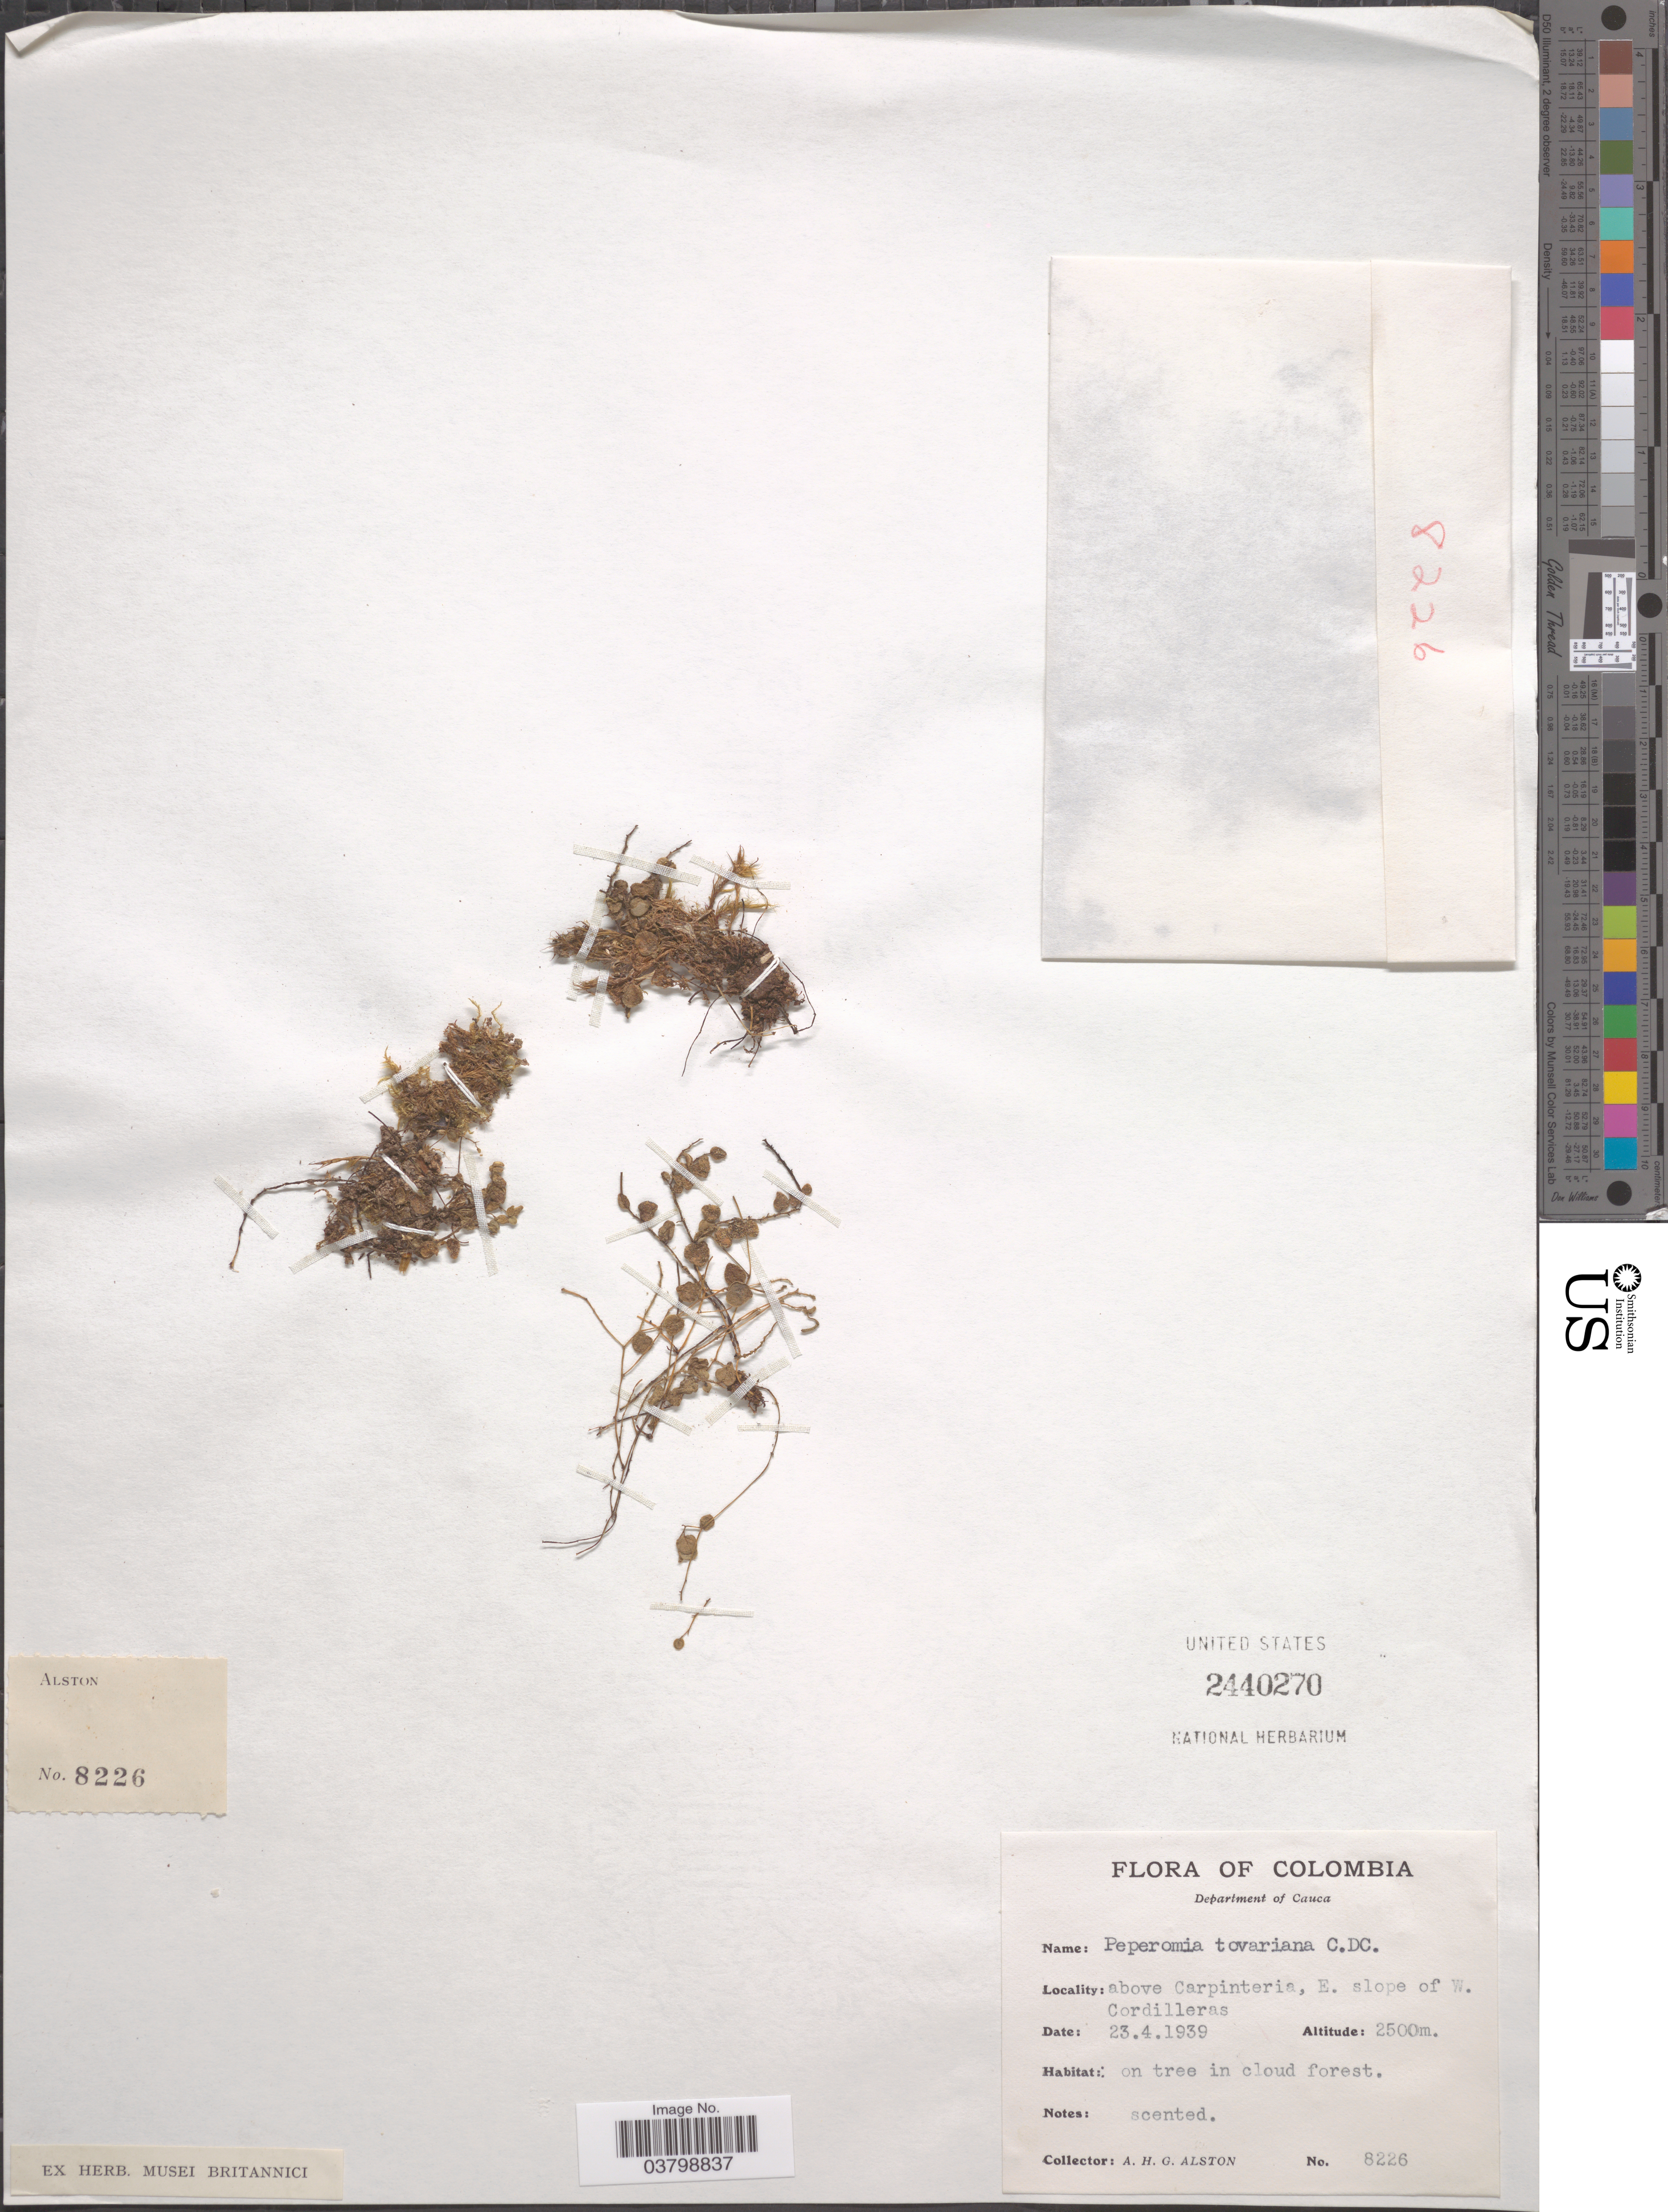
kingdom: Plantae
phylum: Tracheophyta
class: Magnoliopsida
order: Piperales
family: Piperaceae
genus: Peperomia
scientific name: Peperomia tovariana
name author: C. DC.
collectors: A. H. Alston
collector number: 8226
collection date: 1939-04-23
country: Colombia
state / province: Cauca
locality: Department of Cauca. Above Carpinteria, E. slope of W. Cordilleras.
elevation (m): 2500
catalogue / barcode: US 2440270